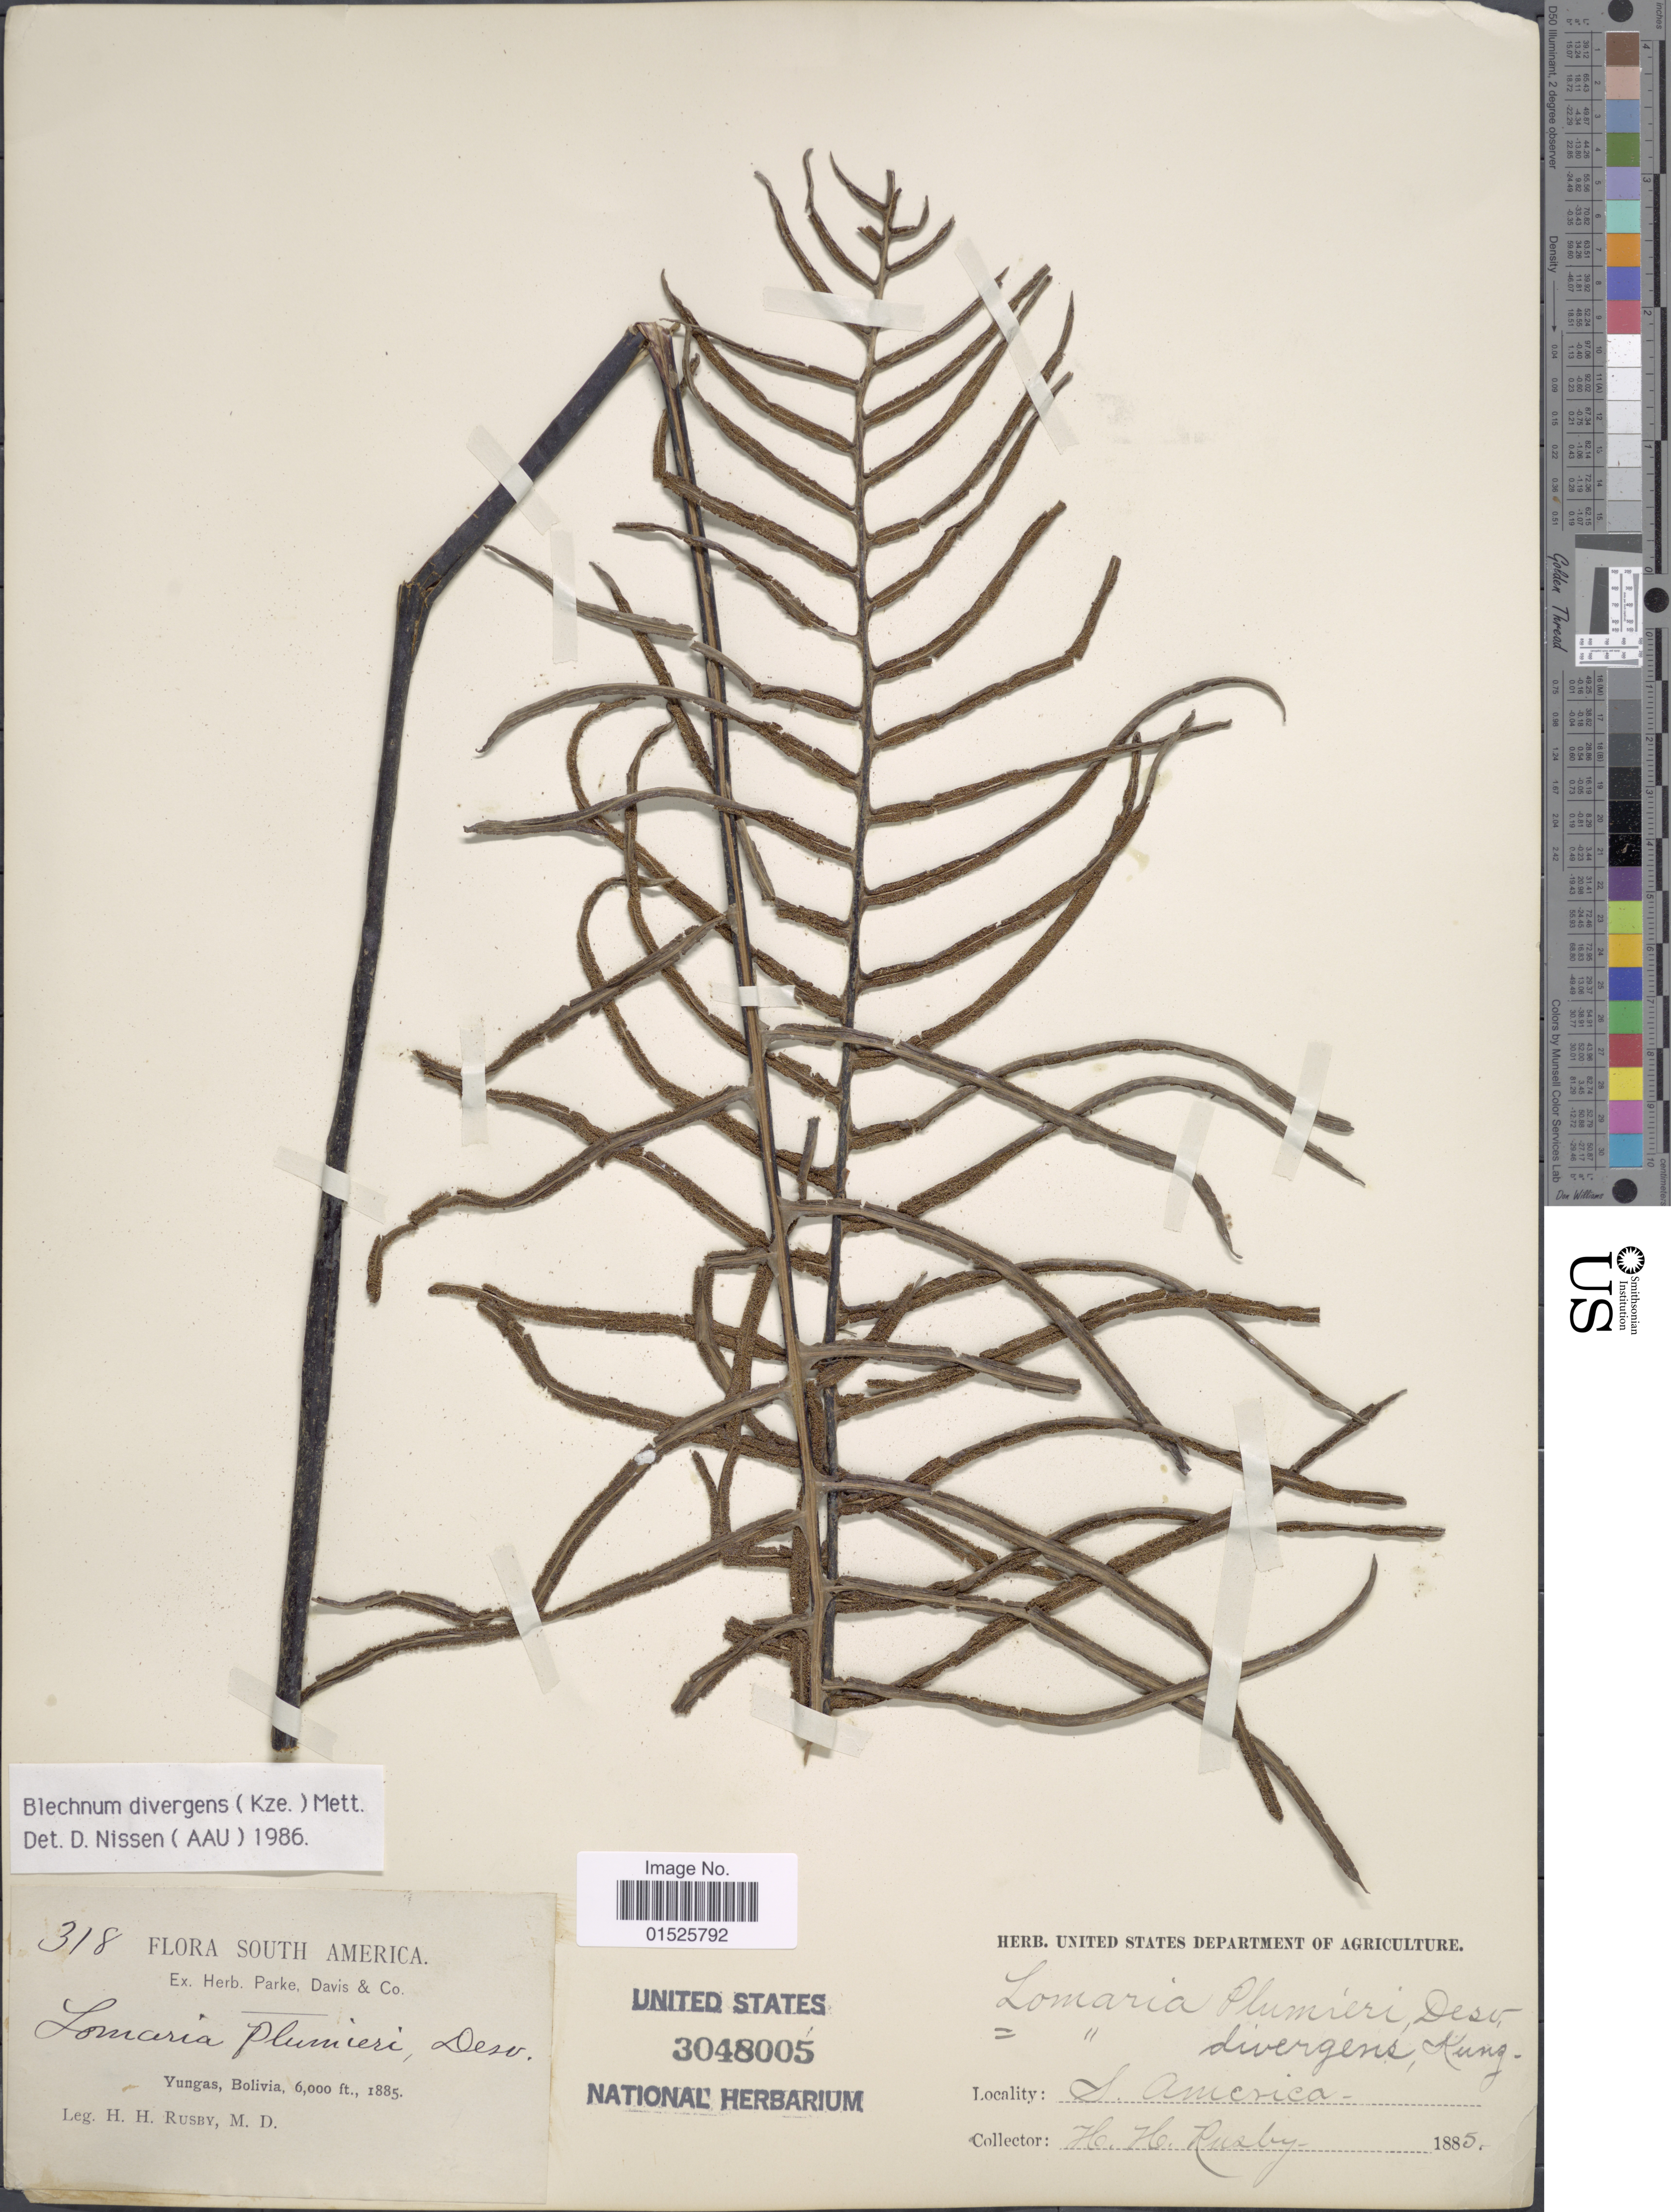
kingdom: Plantae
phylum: Tracheophyta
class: Polypodiopsida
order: Polypodiales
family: Blechnaceae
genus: Blechnum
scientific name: Blechnum divergens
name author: (Kunze) Mett.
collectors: H. H. Rusby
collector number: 318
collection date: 1885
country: Bolivia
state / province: La Paz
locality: Yungas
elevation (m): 1829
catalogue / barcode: US 3048005